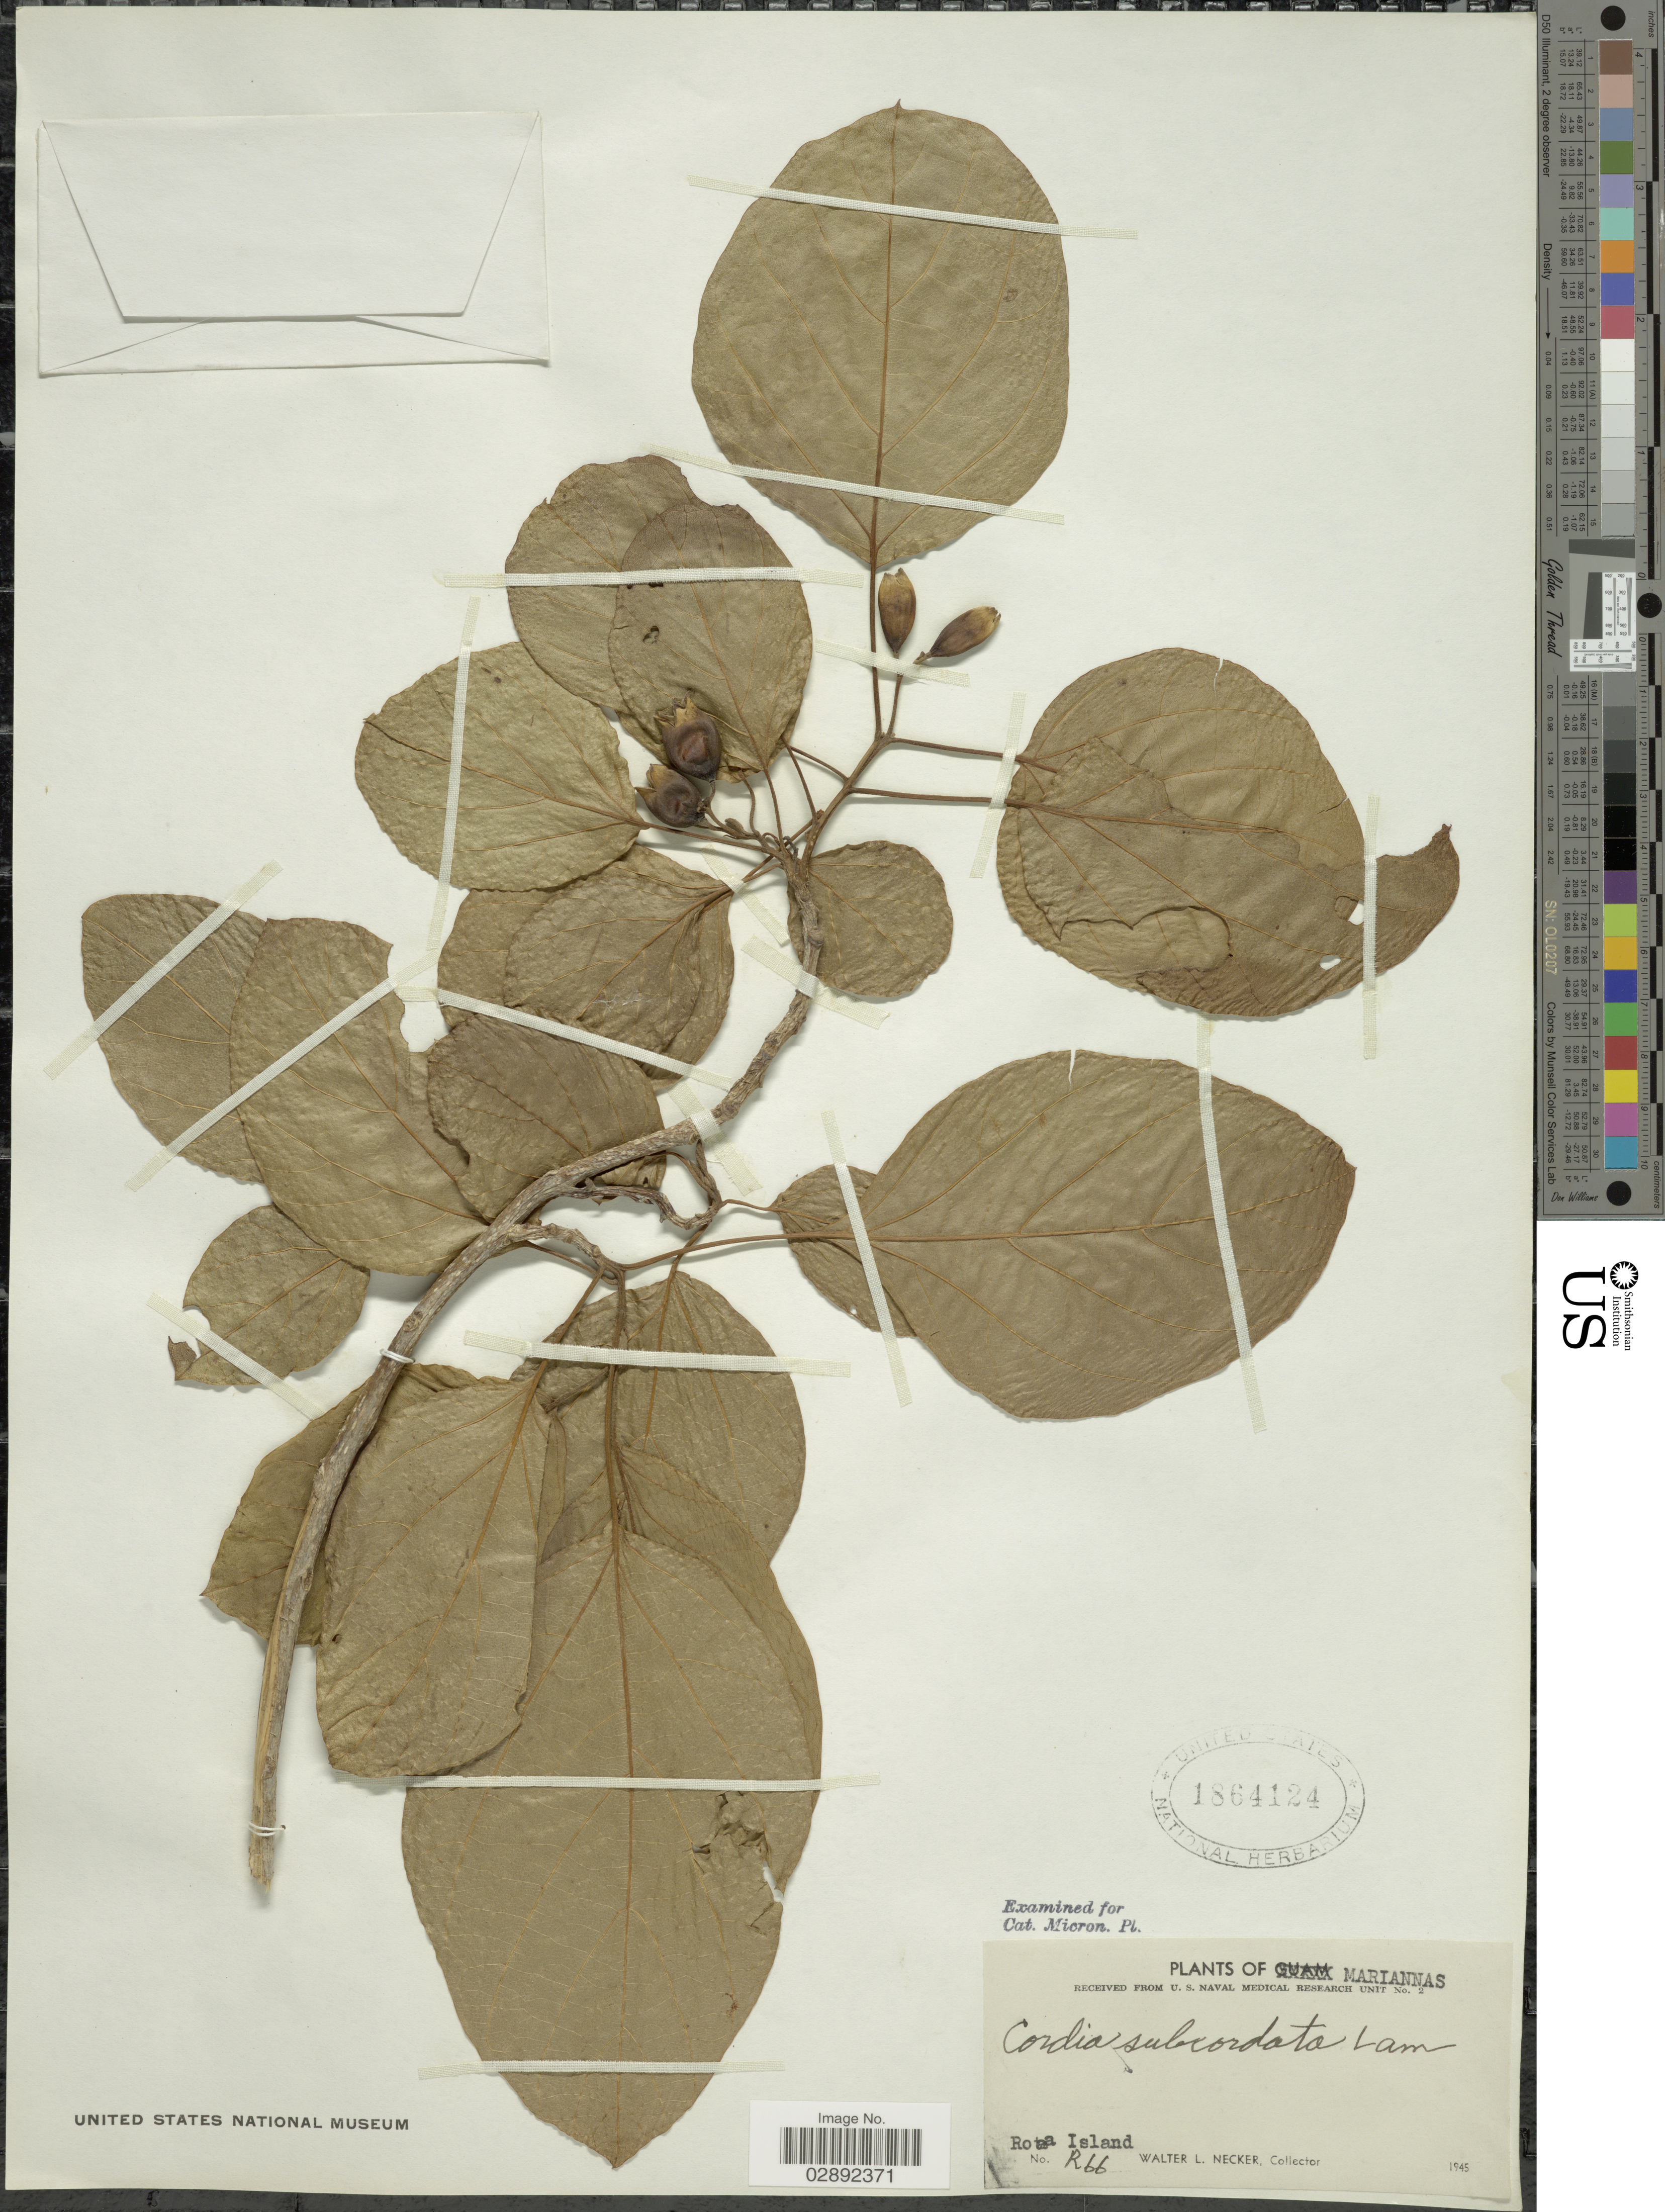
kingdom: Plantae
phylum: Tracheophyta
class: Magnoliopsida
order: Boraginales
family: Cordiaceae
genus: Cordia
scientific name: Cordia subcordata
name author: Lam.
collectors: W. L. Necker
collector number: R66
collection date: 1945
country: Northern Mariana Islands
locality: Marianas. Rota Island.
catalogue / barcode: US 1864124